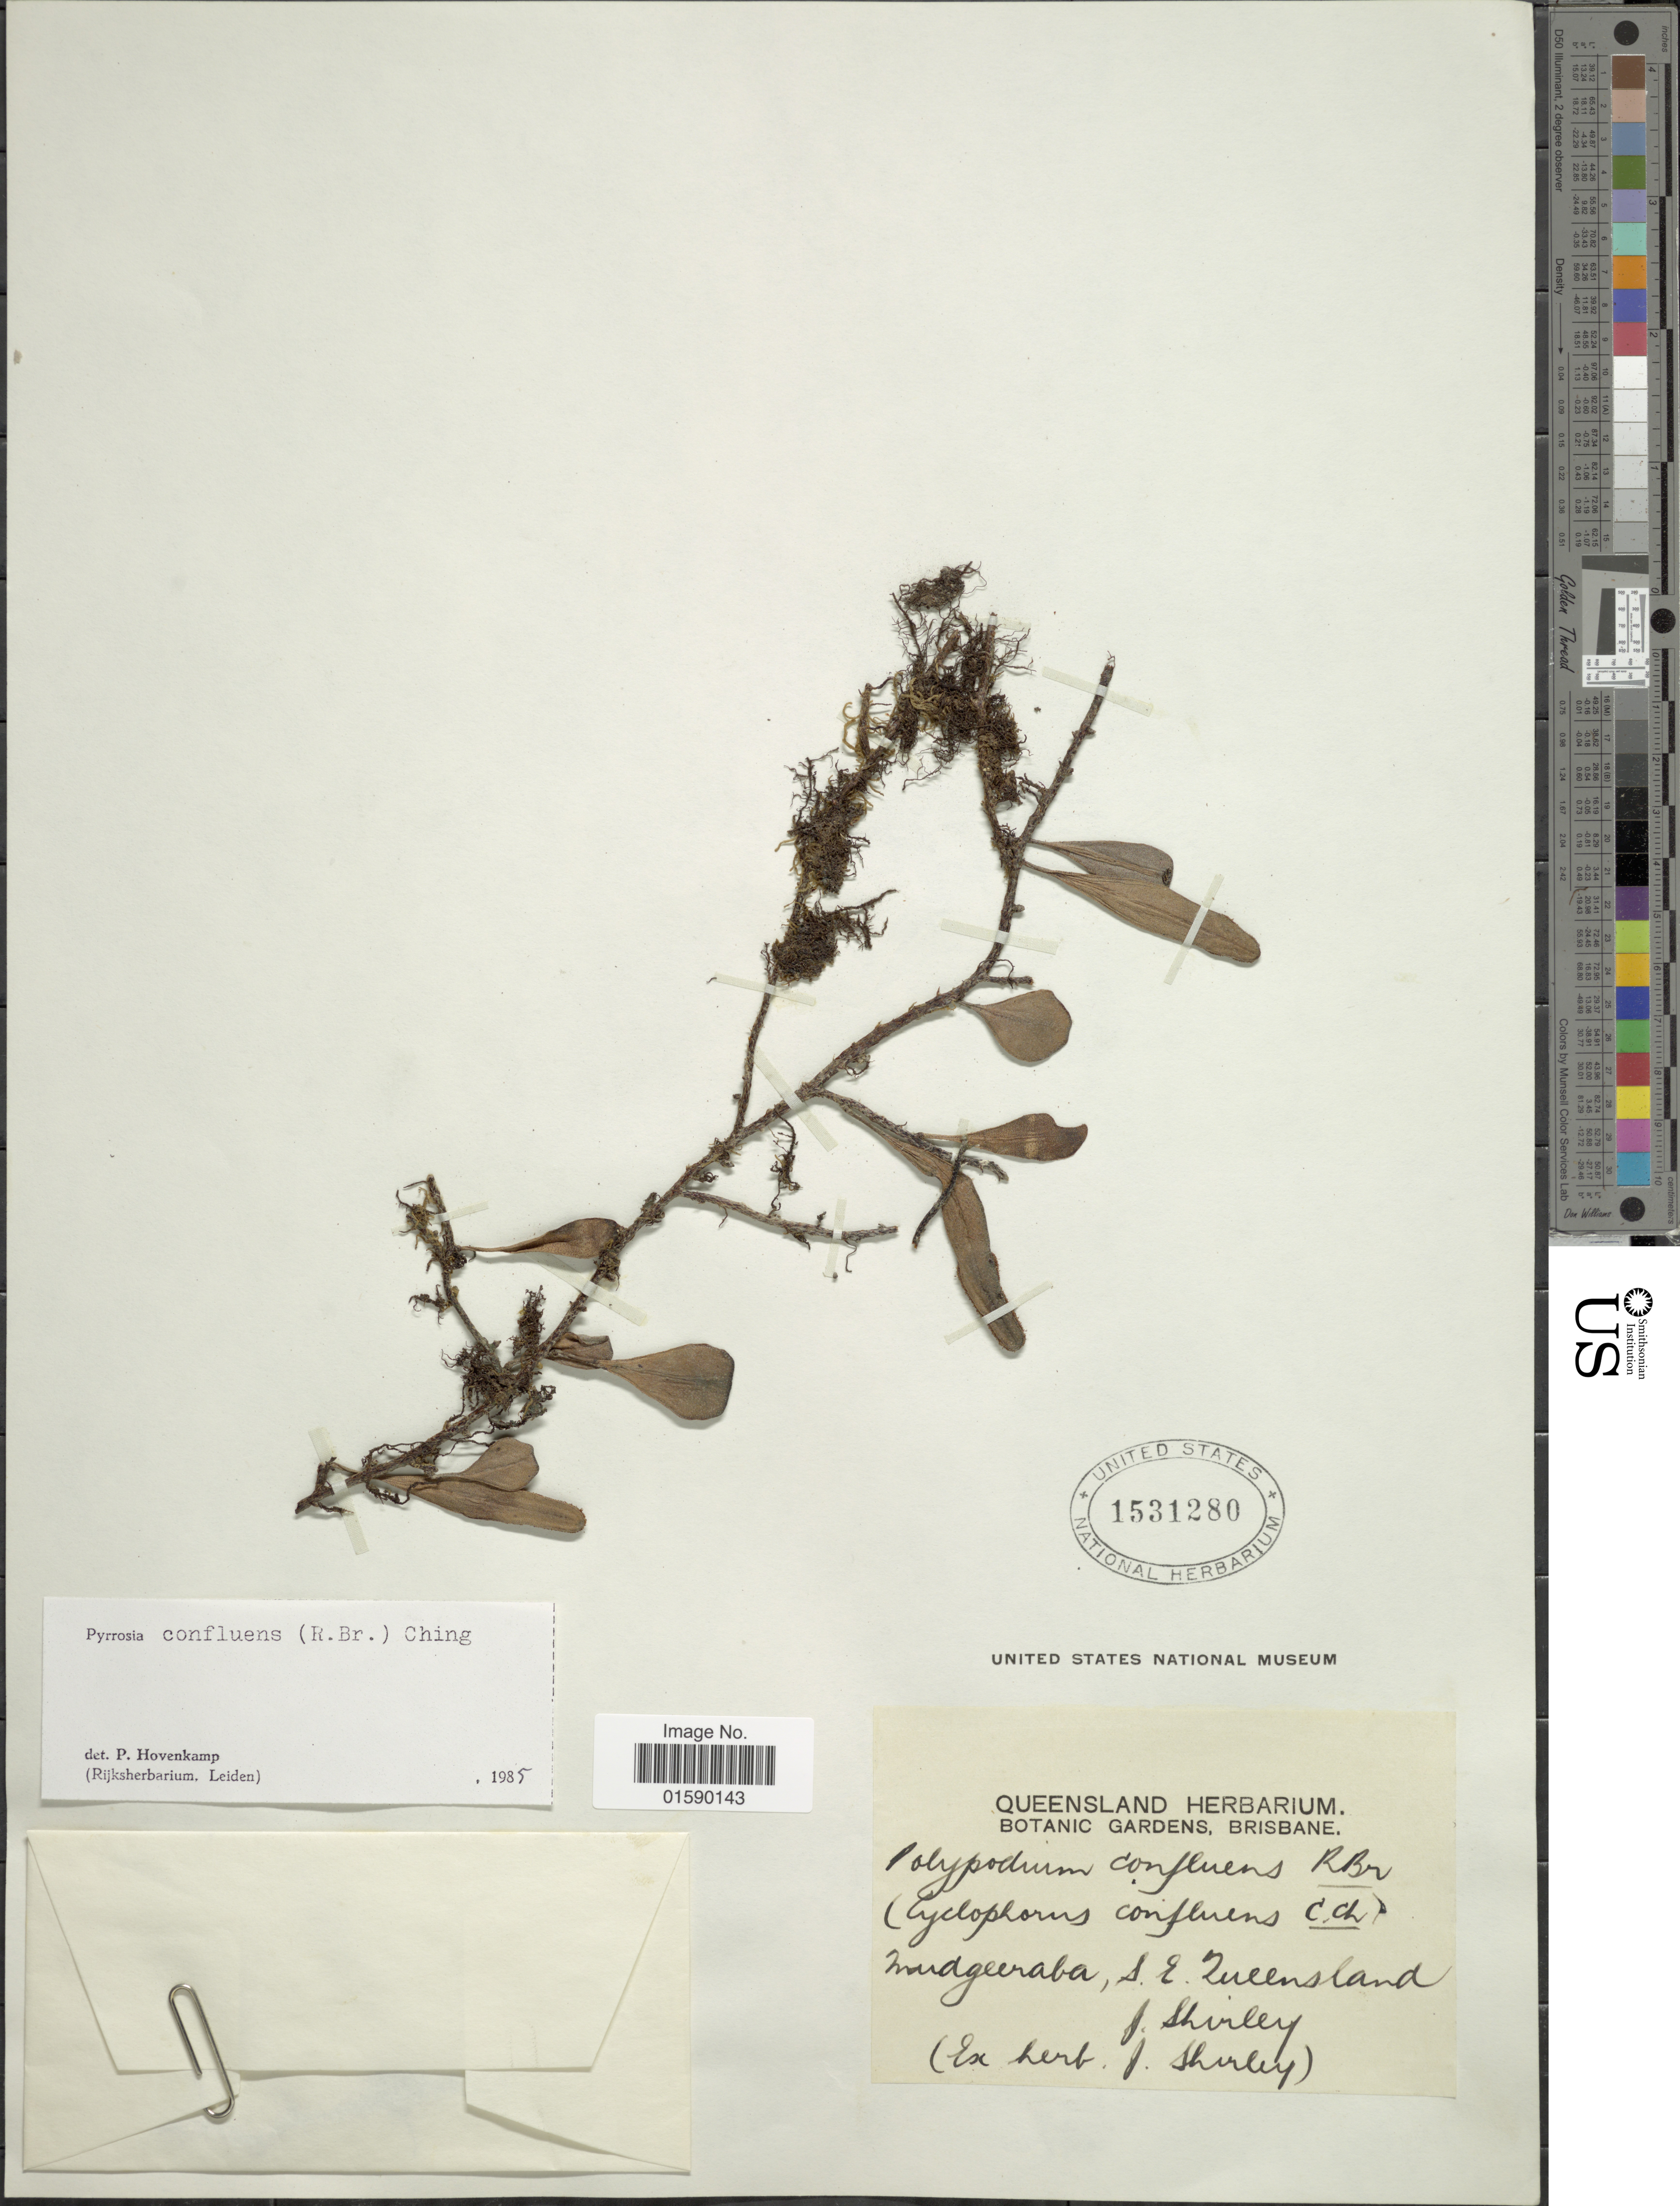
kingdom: Plantae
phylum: Tracheophyta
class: Polypodiopsida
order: Polypodiales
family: Polypodiaceae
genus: Pyrrosia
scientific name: Pyrrosia confluens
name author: (R. Br.) Ching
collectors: J. Shirley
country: Australia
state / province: Queensland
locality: Mudgeeraba, S.E. Queensland.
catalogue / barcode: US 1531280